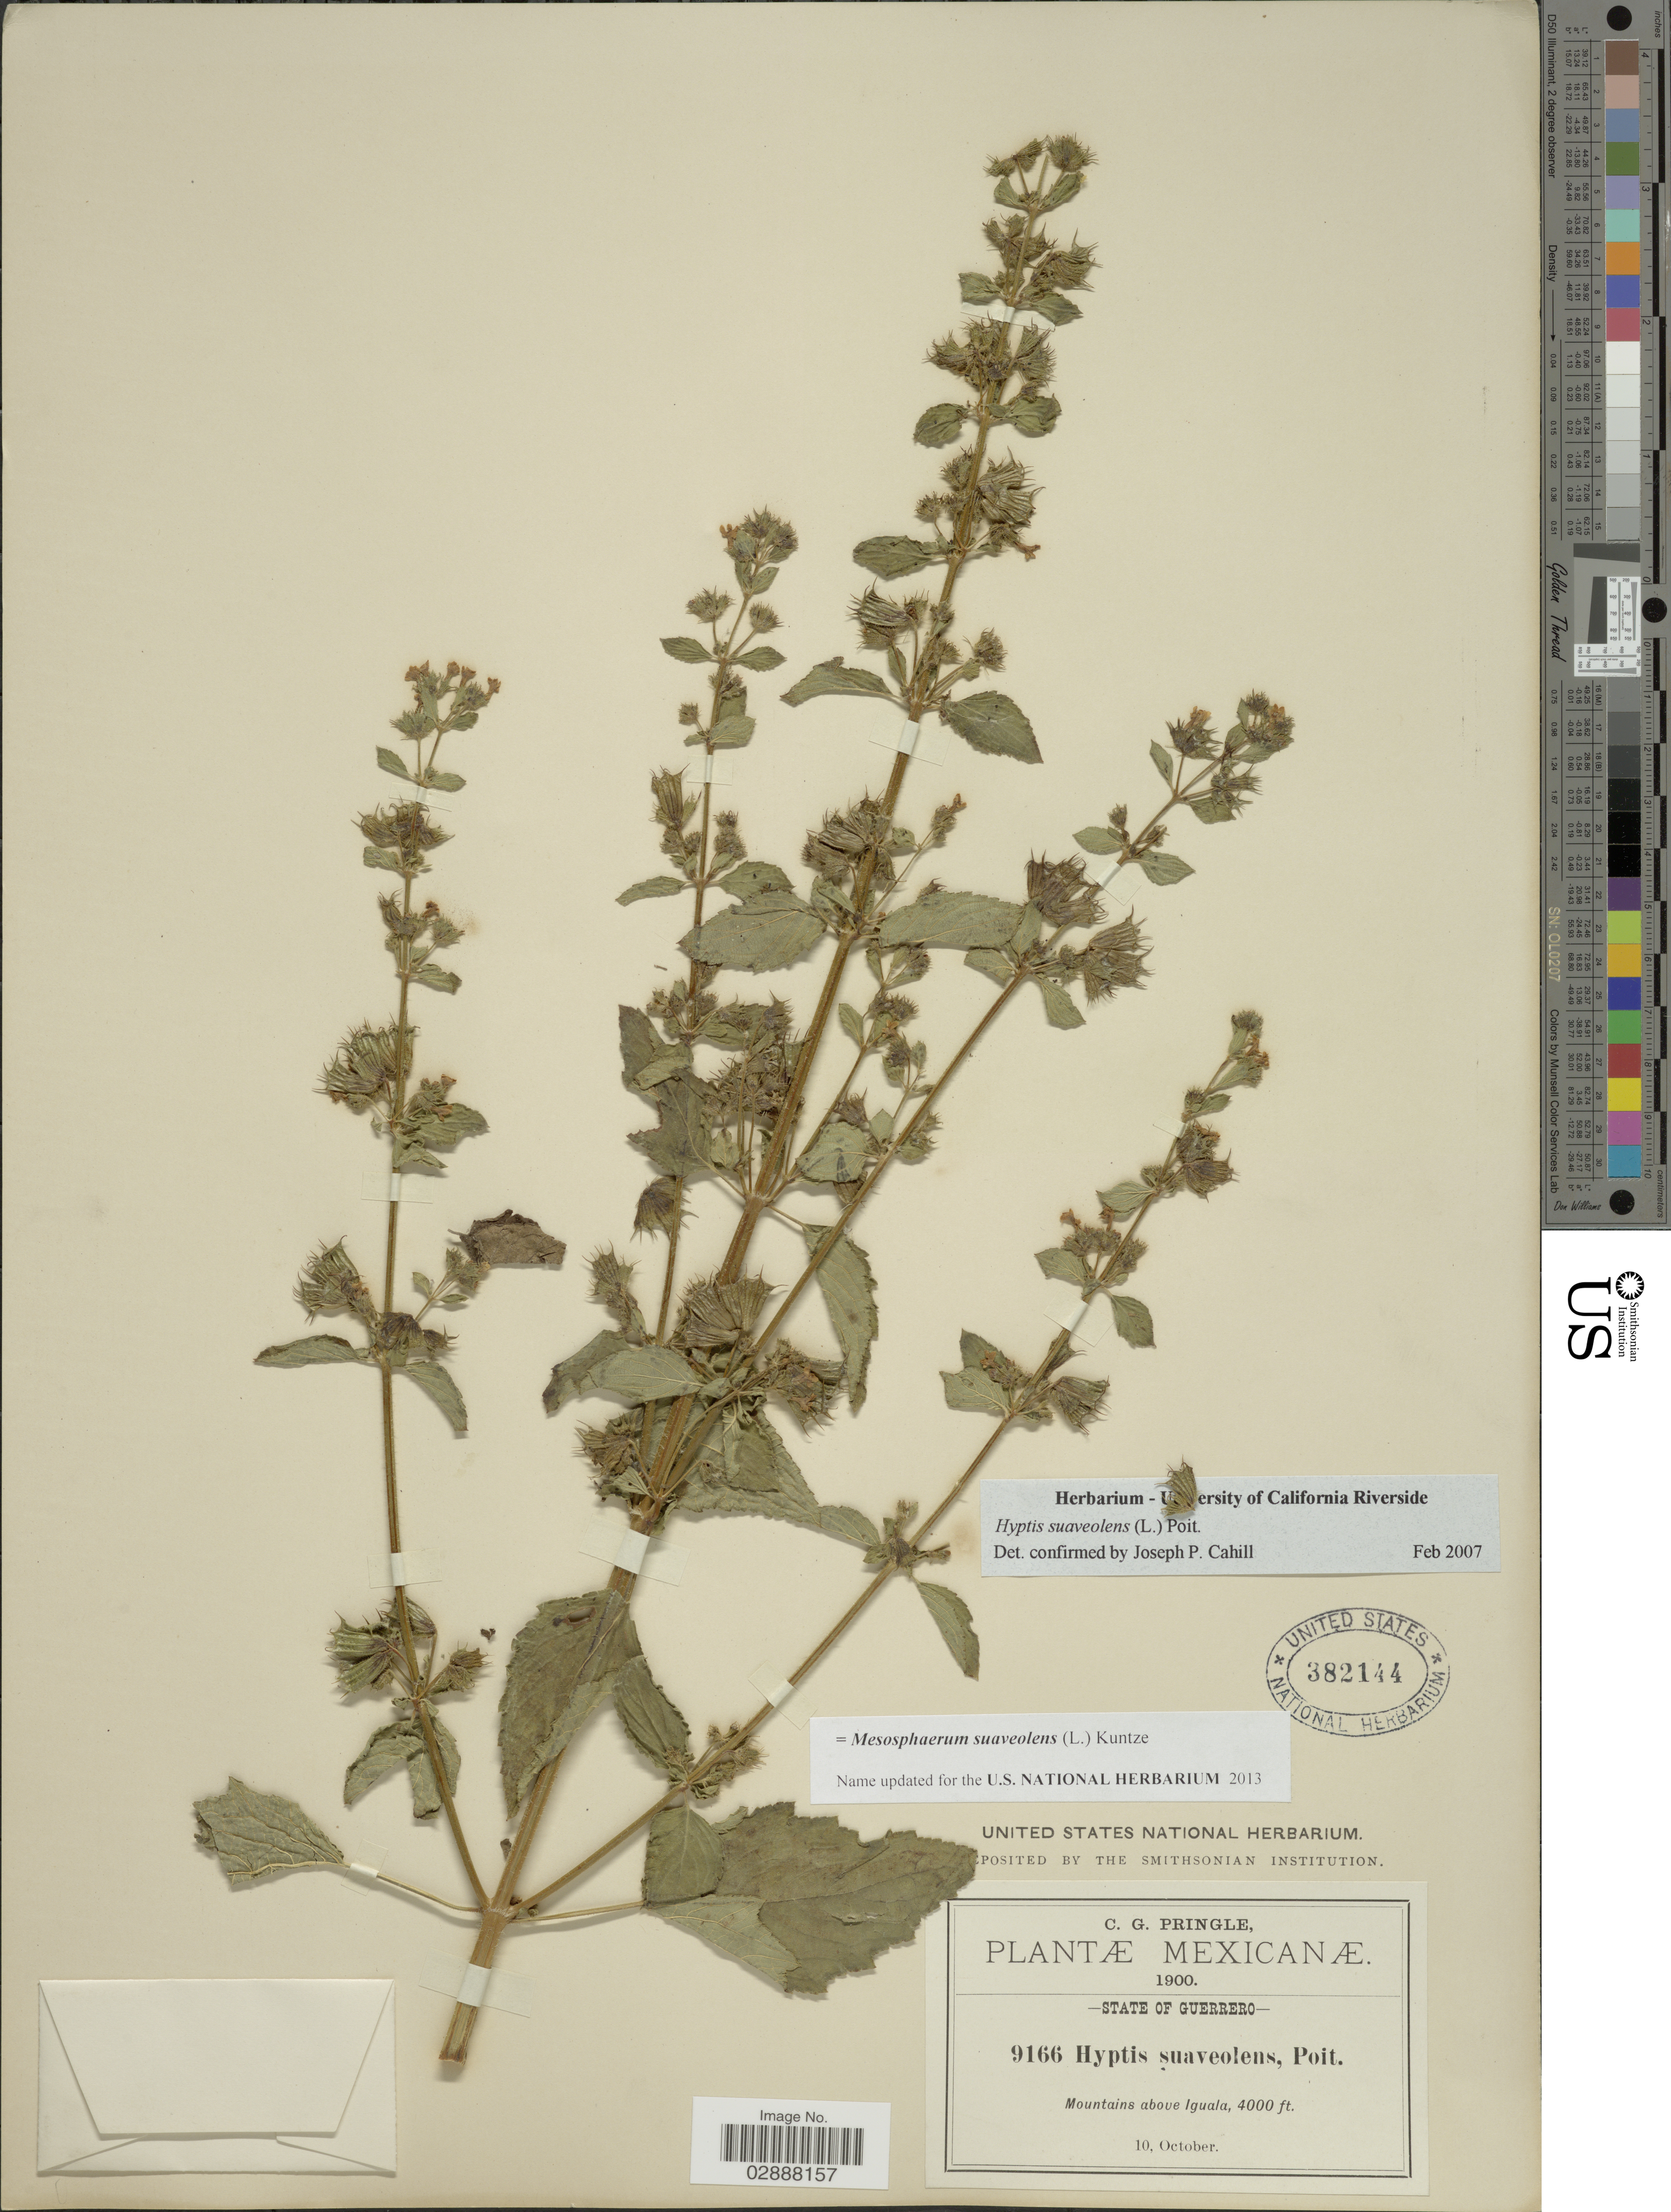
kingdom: Plantae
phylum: Tracheophyta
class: Magnoliopsida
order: Lamiales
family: Lamiaceae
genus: Mesosphaerum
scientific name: Mesosphaerum suaveolens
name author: (L.) Kuntze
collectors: C. G. Pringle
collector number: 9166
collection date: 1900-10-10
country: Mexico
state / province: Guerrero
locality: Mountains above Iguala.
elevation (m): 1219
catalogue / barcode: US 382144